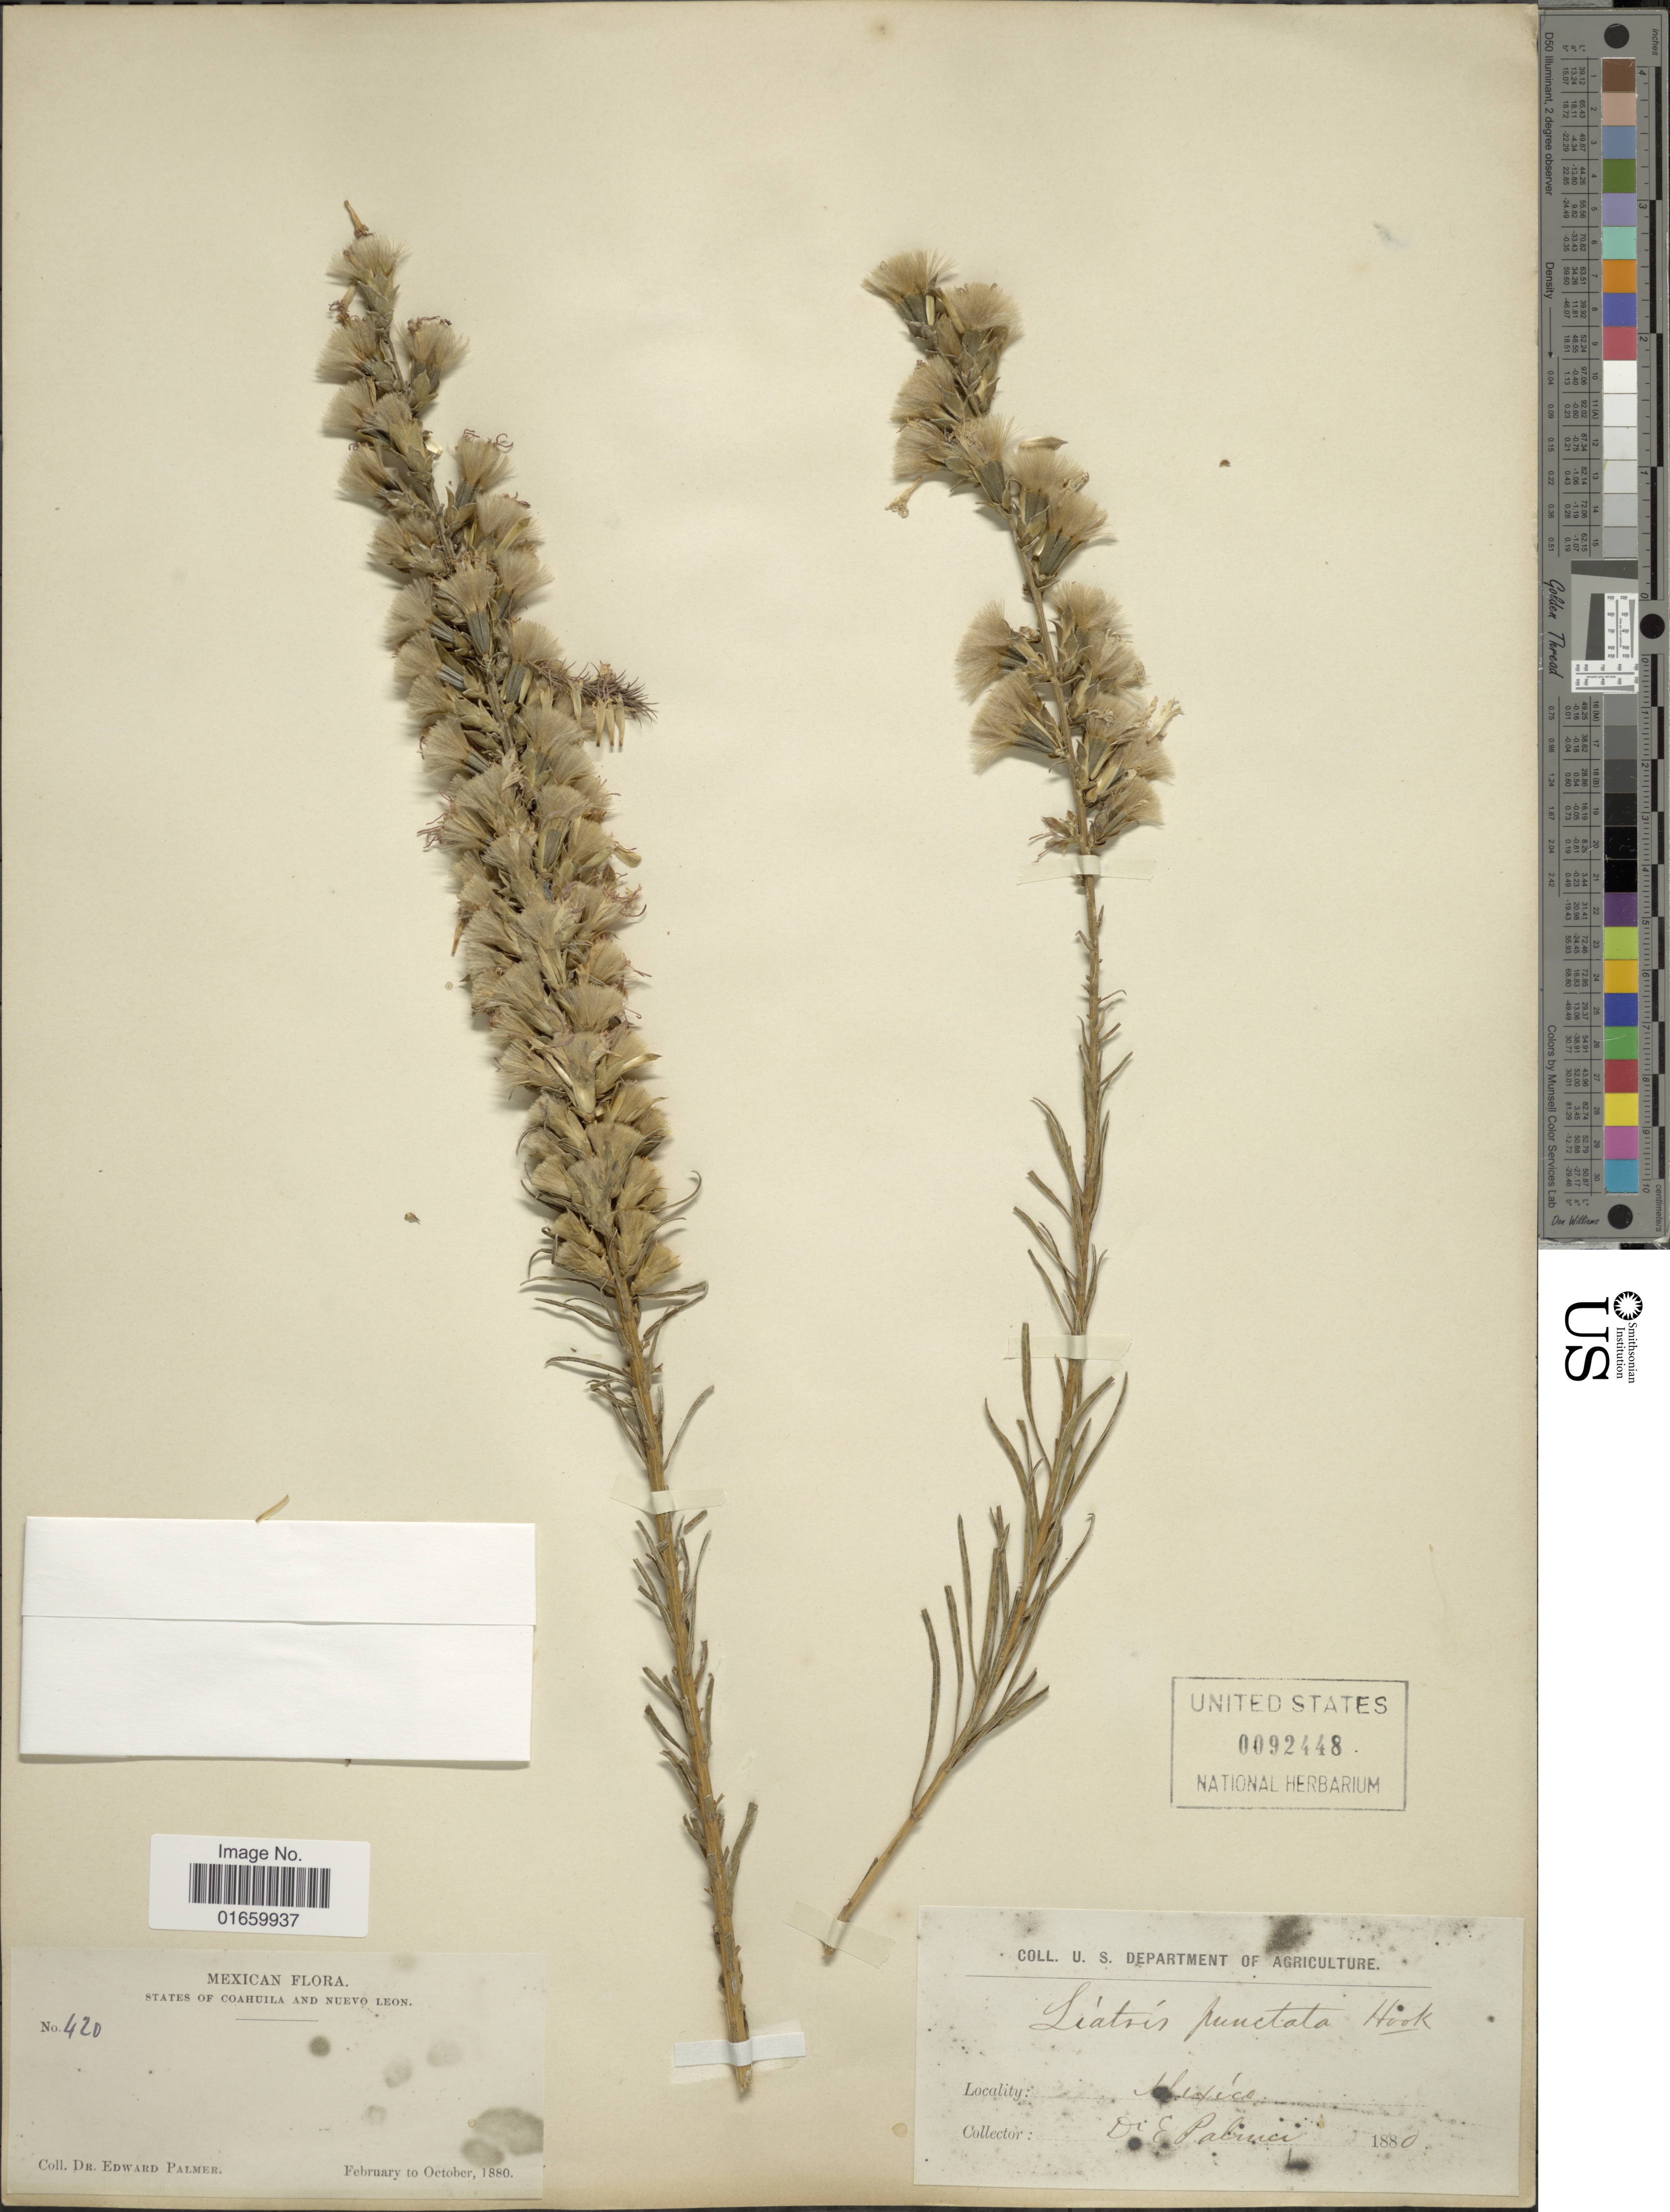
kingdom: Plantae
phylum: Tracheophyta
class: Magnoliopsida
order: Asterales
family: Asteraceae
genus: Liatris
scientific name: Liatris punctata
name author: Hook.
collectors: E. Pabinci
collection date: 1880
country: Mexico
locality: Mexico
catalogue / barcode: US 92448